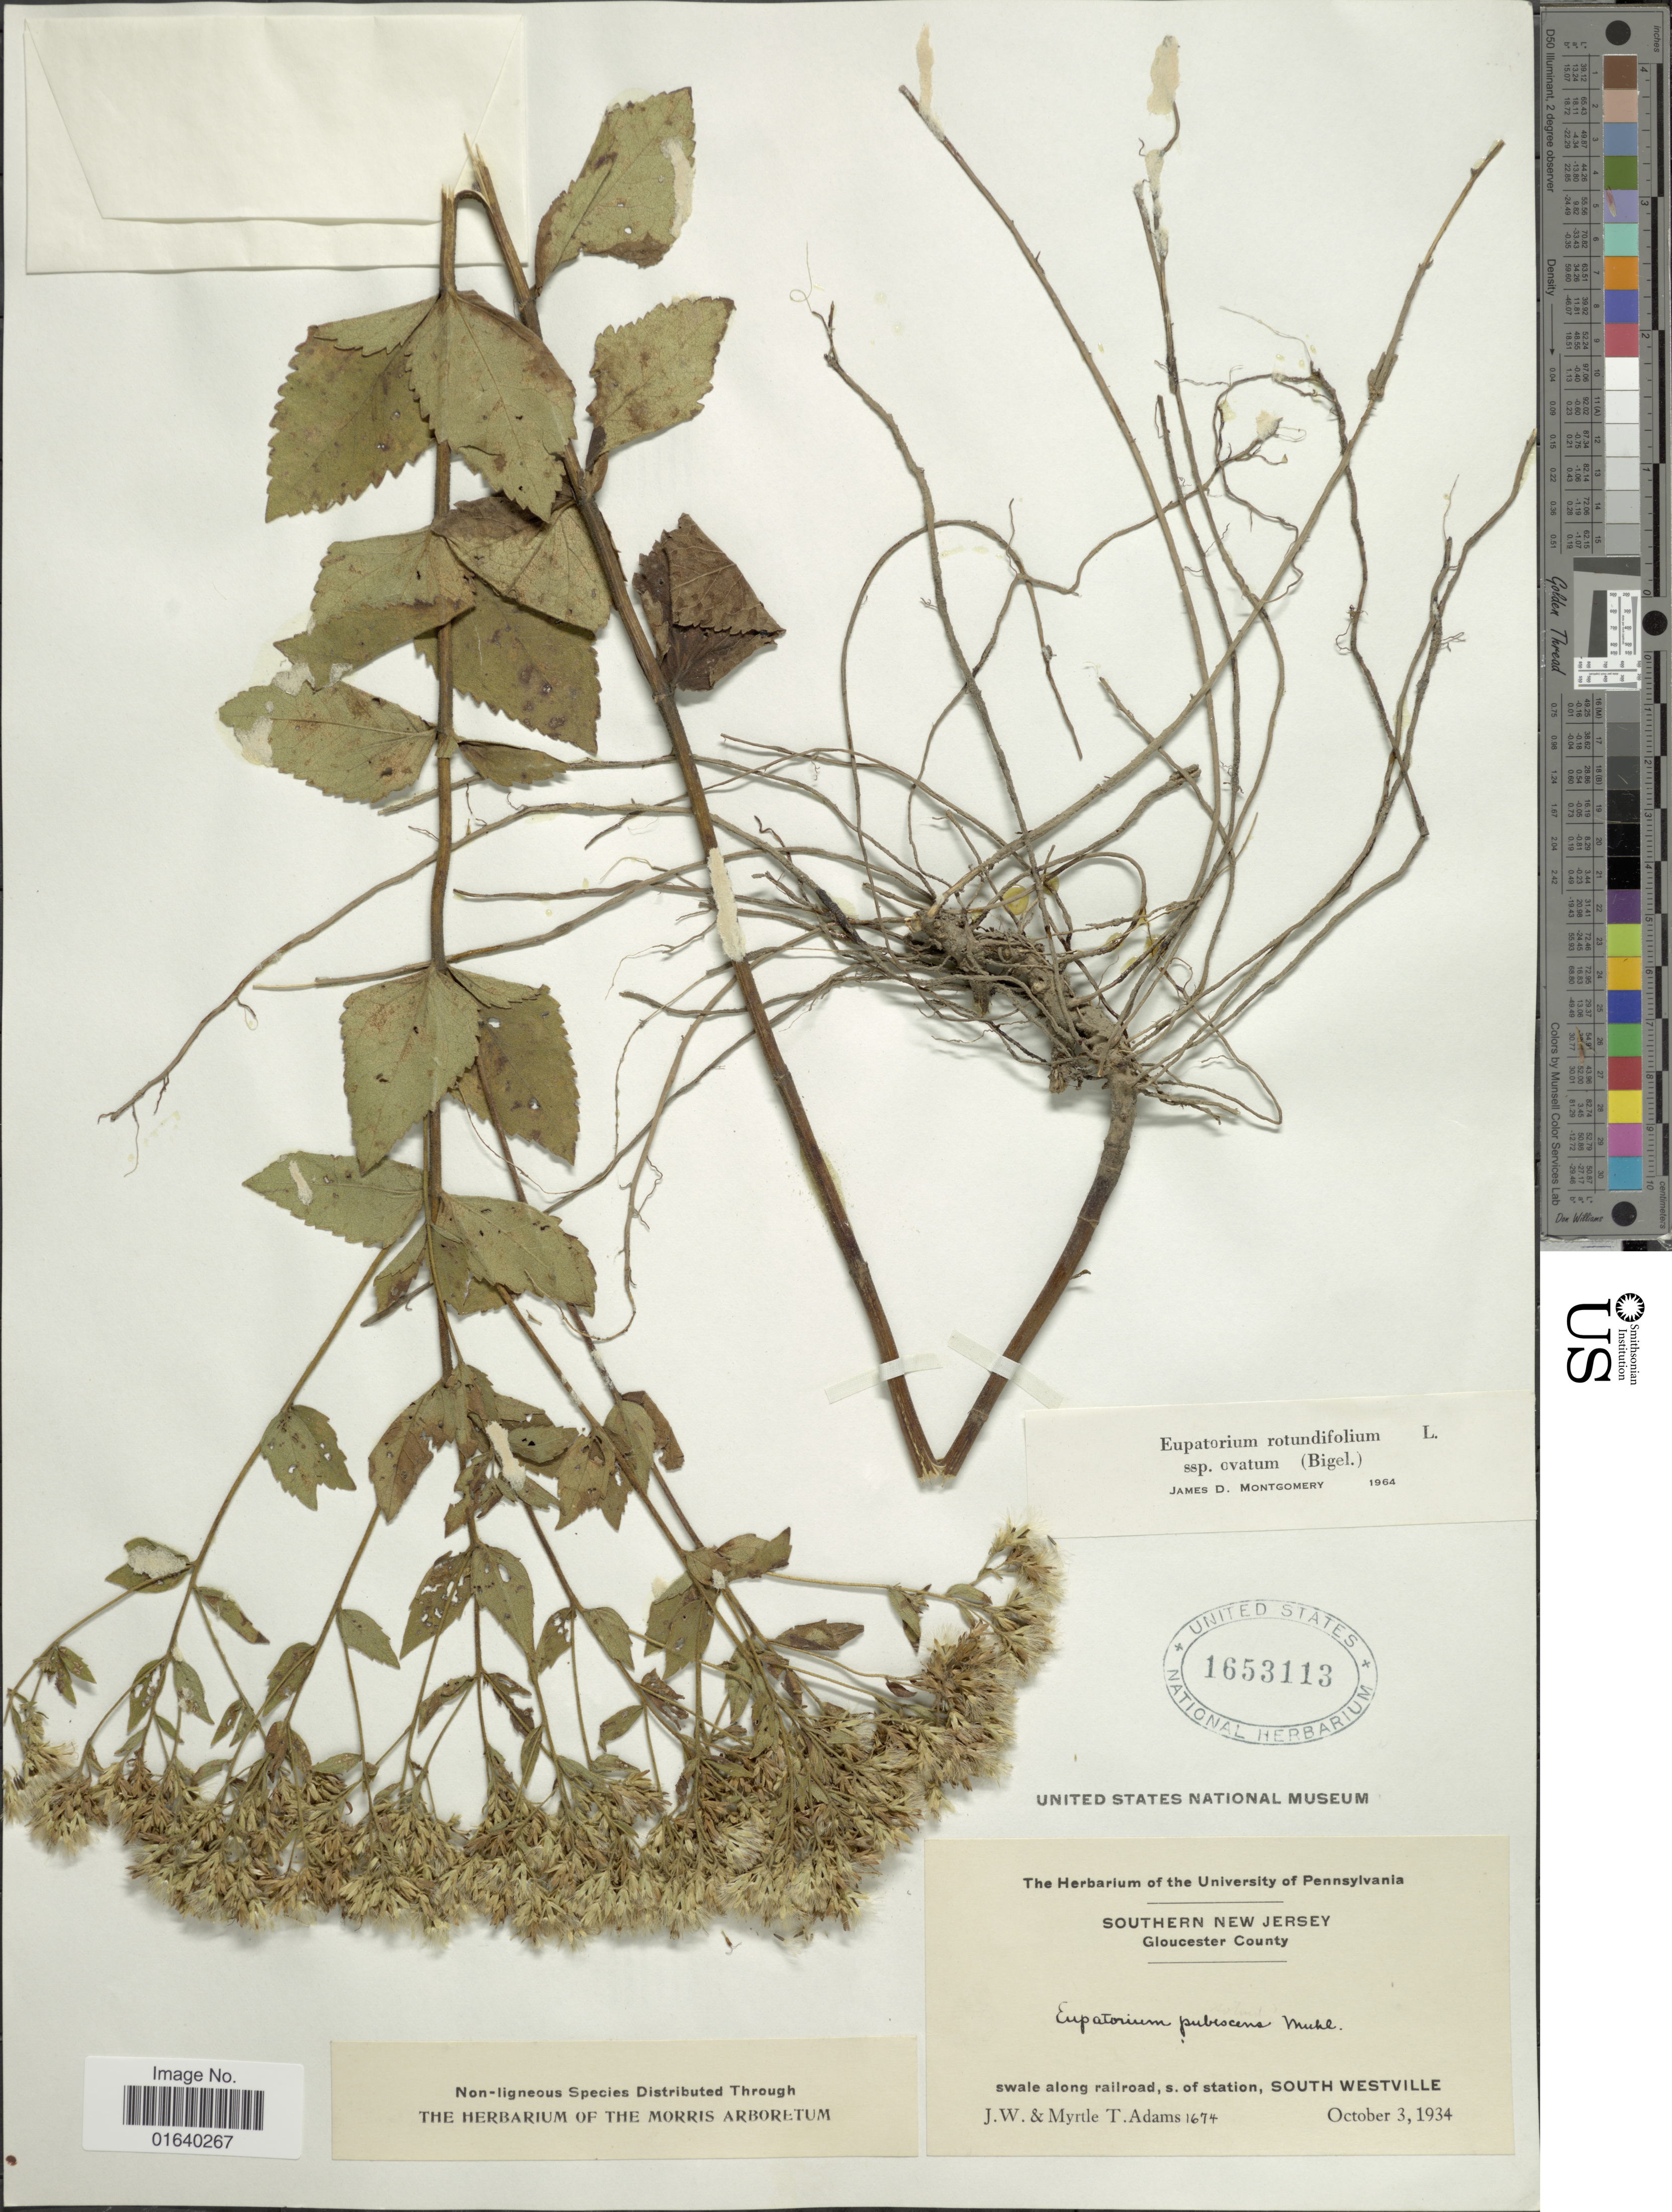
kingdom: Plantae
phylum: Tracheophyta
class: Magnoliopsida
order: Asterales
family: Asteraceae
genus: Eupatorium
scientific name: Eupatorium rotundifolium var. ovatum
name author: (Bigelow) J.D. Montgom. & Fairbrothers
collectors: J. Adams & M. T. Adams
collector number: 1674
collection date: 1934-10-03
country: United States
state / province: New Jersey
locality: Southern New Jersey, Gloucester County, swale along railroad, s. of station, South Westville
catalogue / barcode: US 1653113